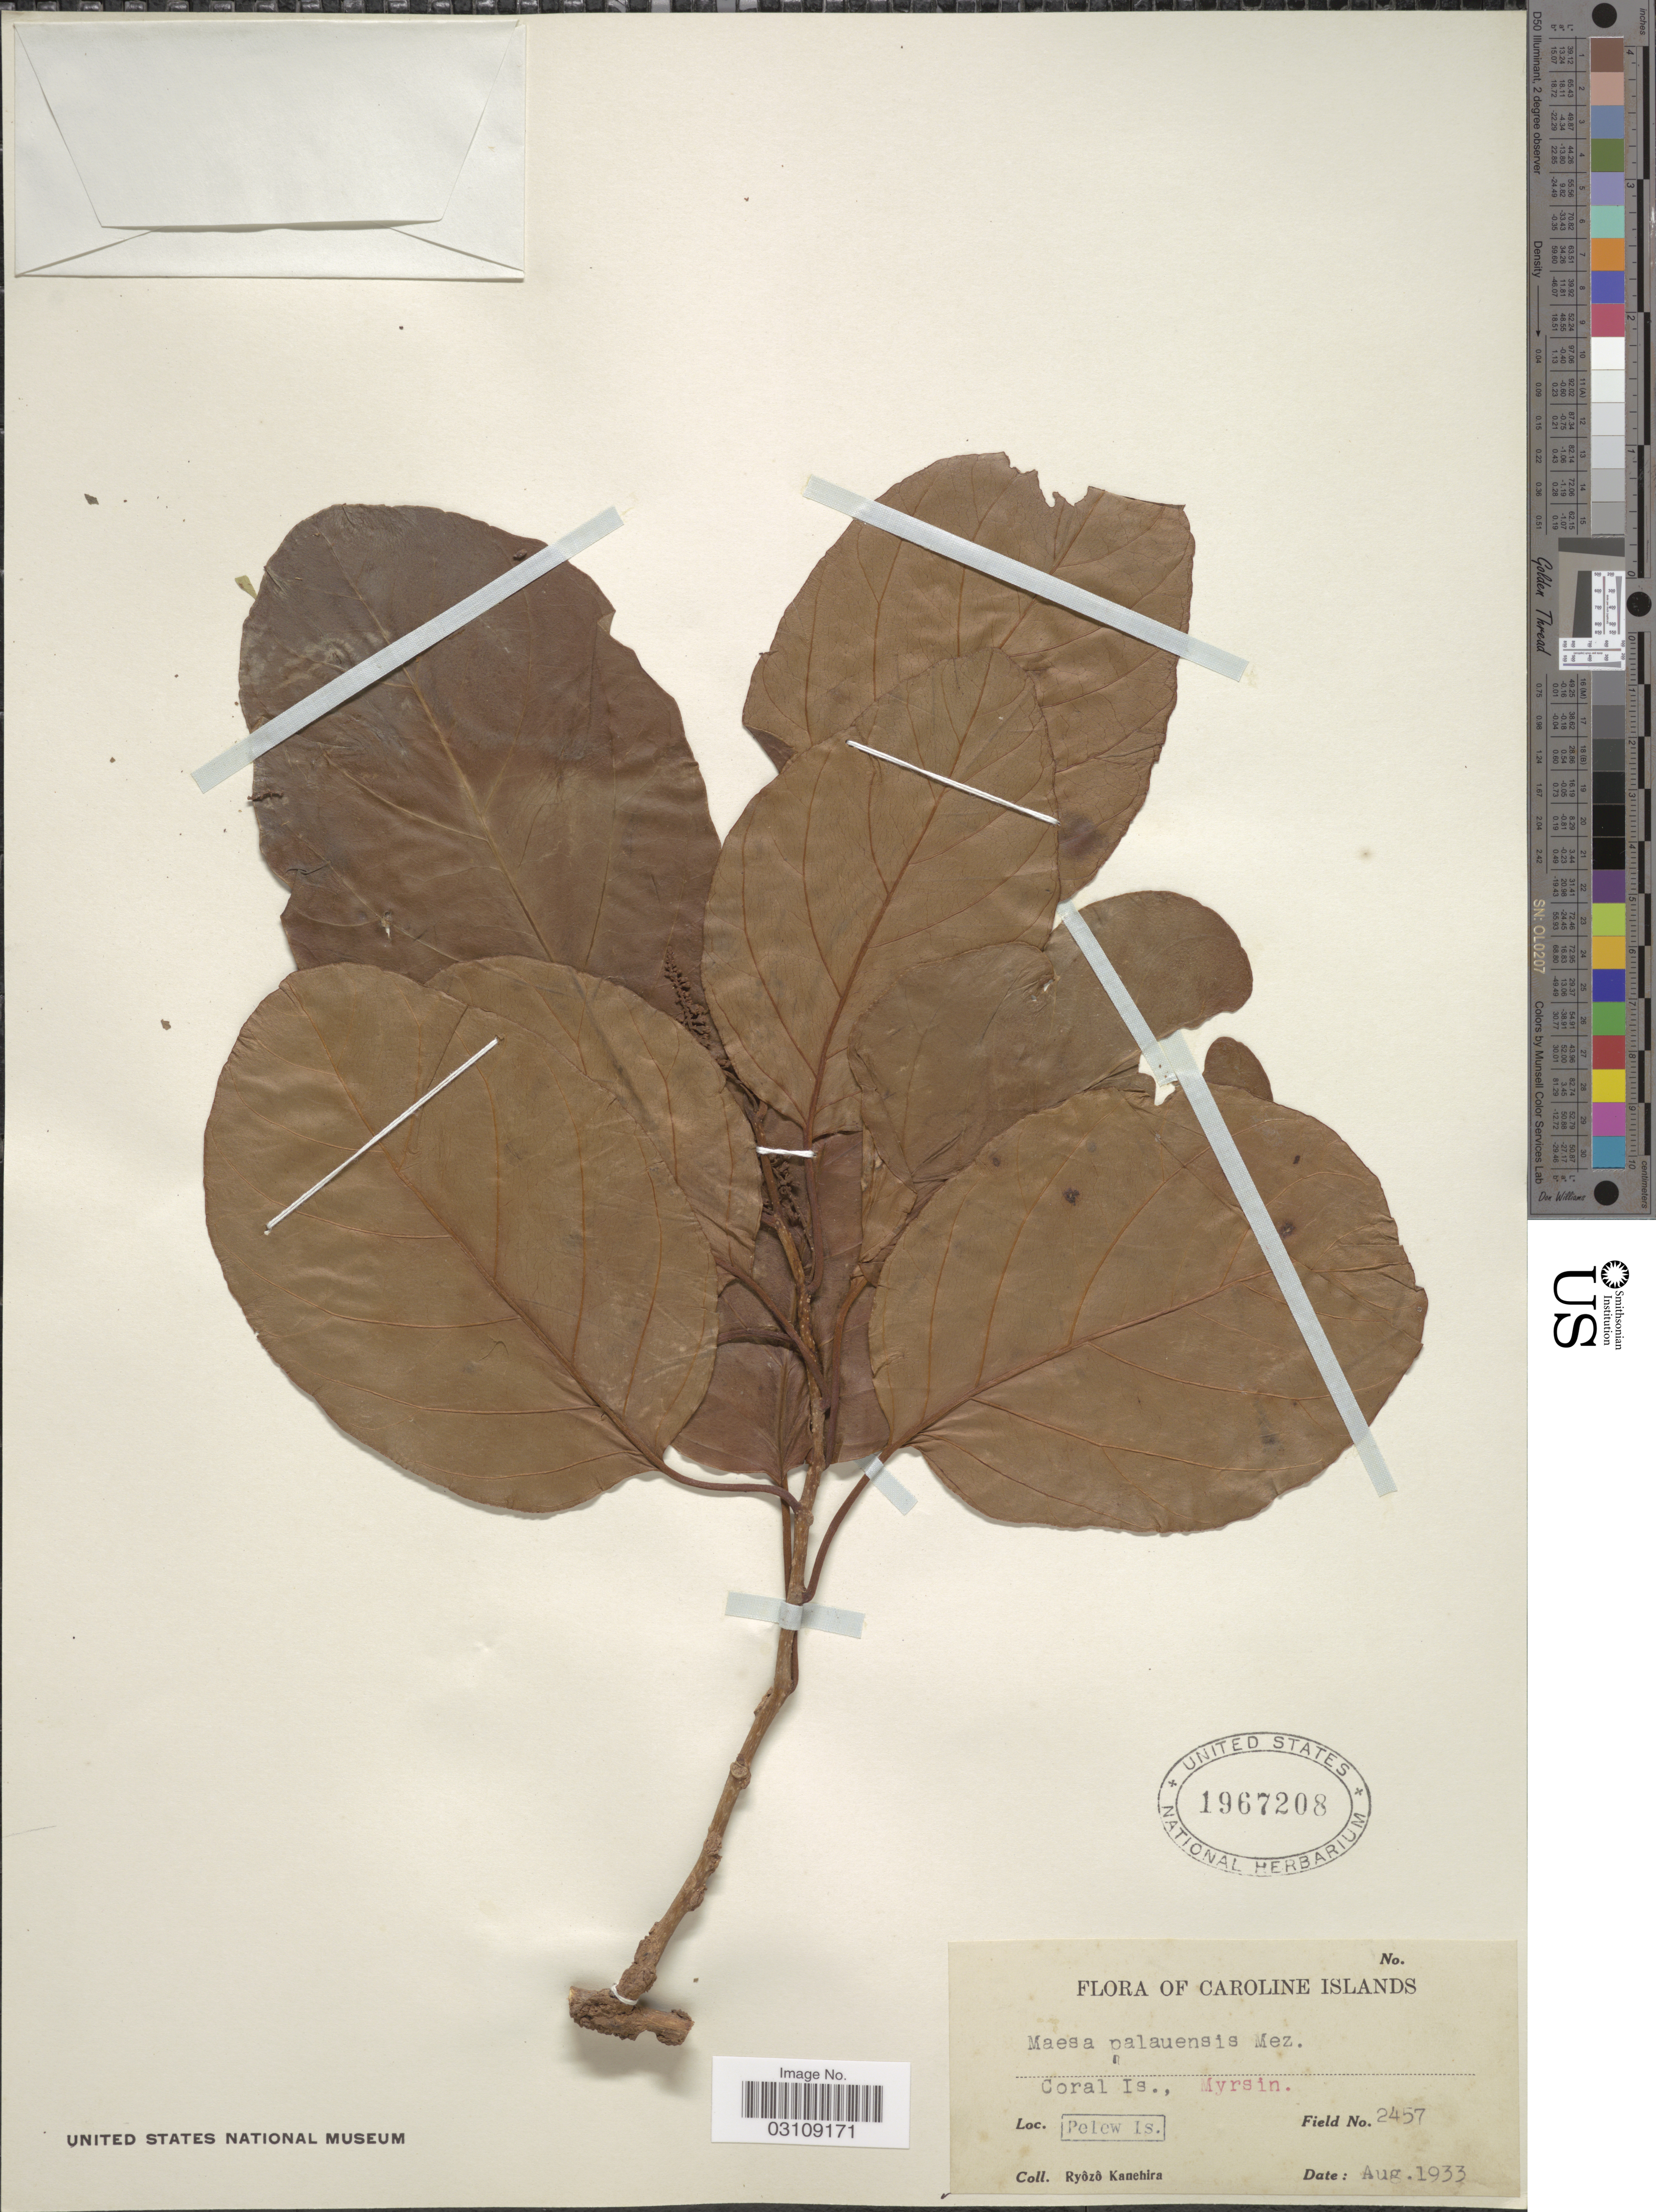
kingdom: Plantae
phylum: Tracheophyta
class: Magnoliopsida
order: Ericales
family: Primulaceae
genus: Maesa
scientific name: Maesa palauensis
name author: Mez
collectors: R. Kanehira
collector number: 2457?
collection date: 1933-08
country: Palau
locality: Caroline Islands, Coral Is., Myrsin. Pelew Is.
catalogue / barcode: US 1967208